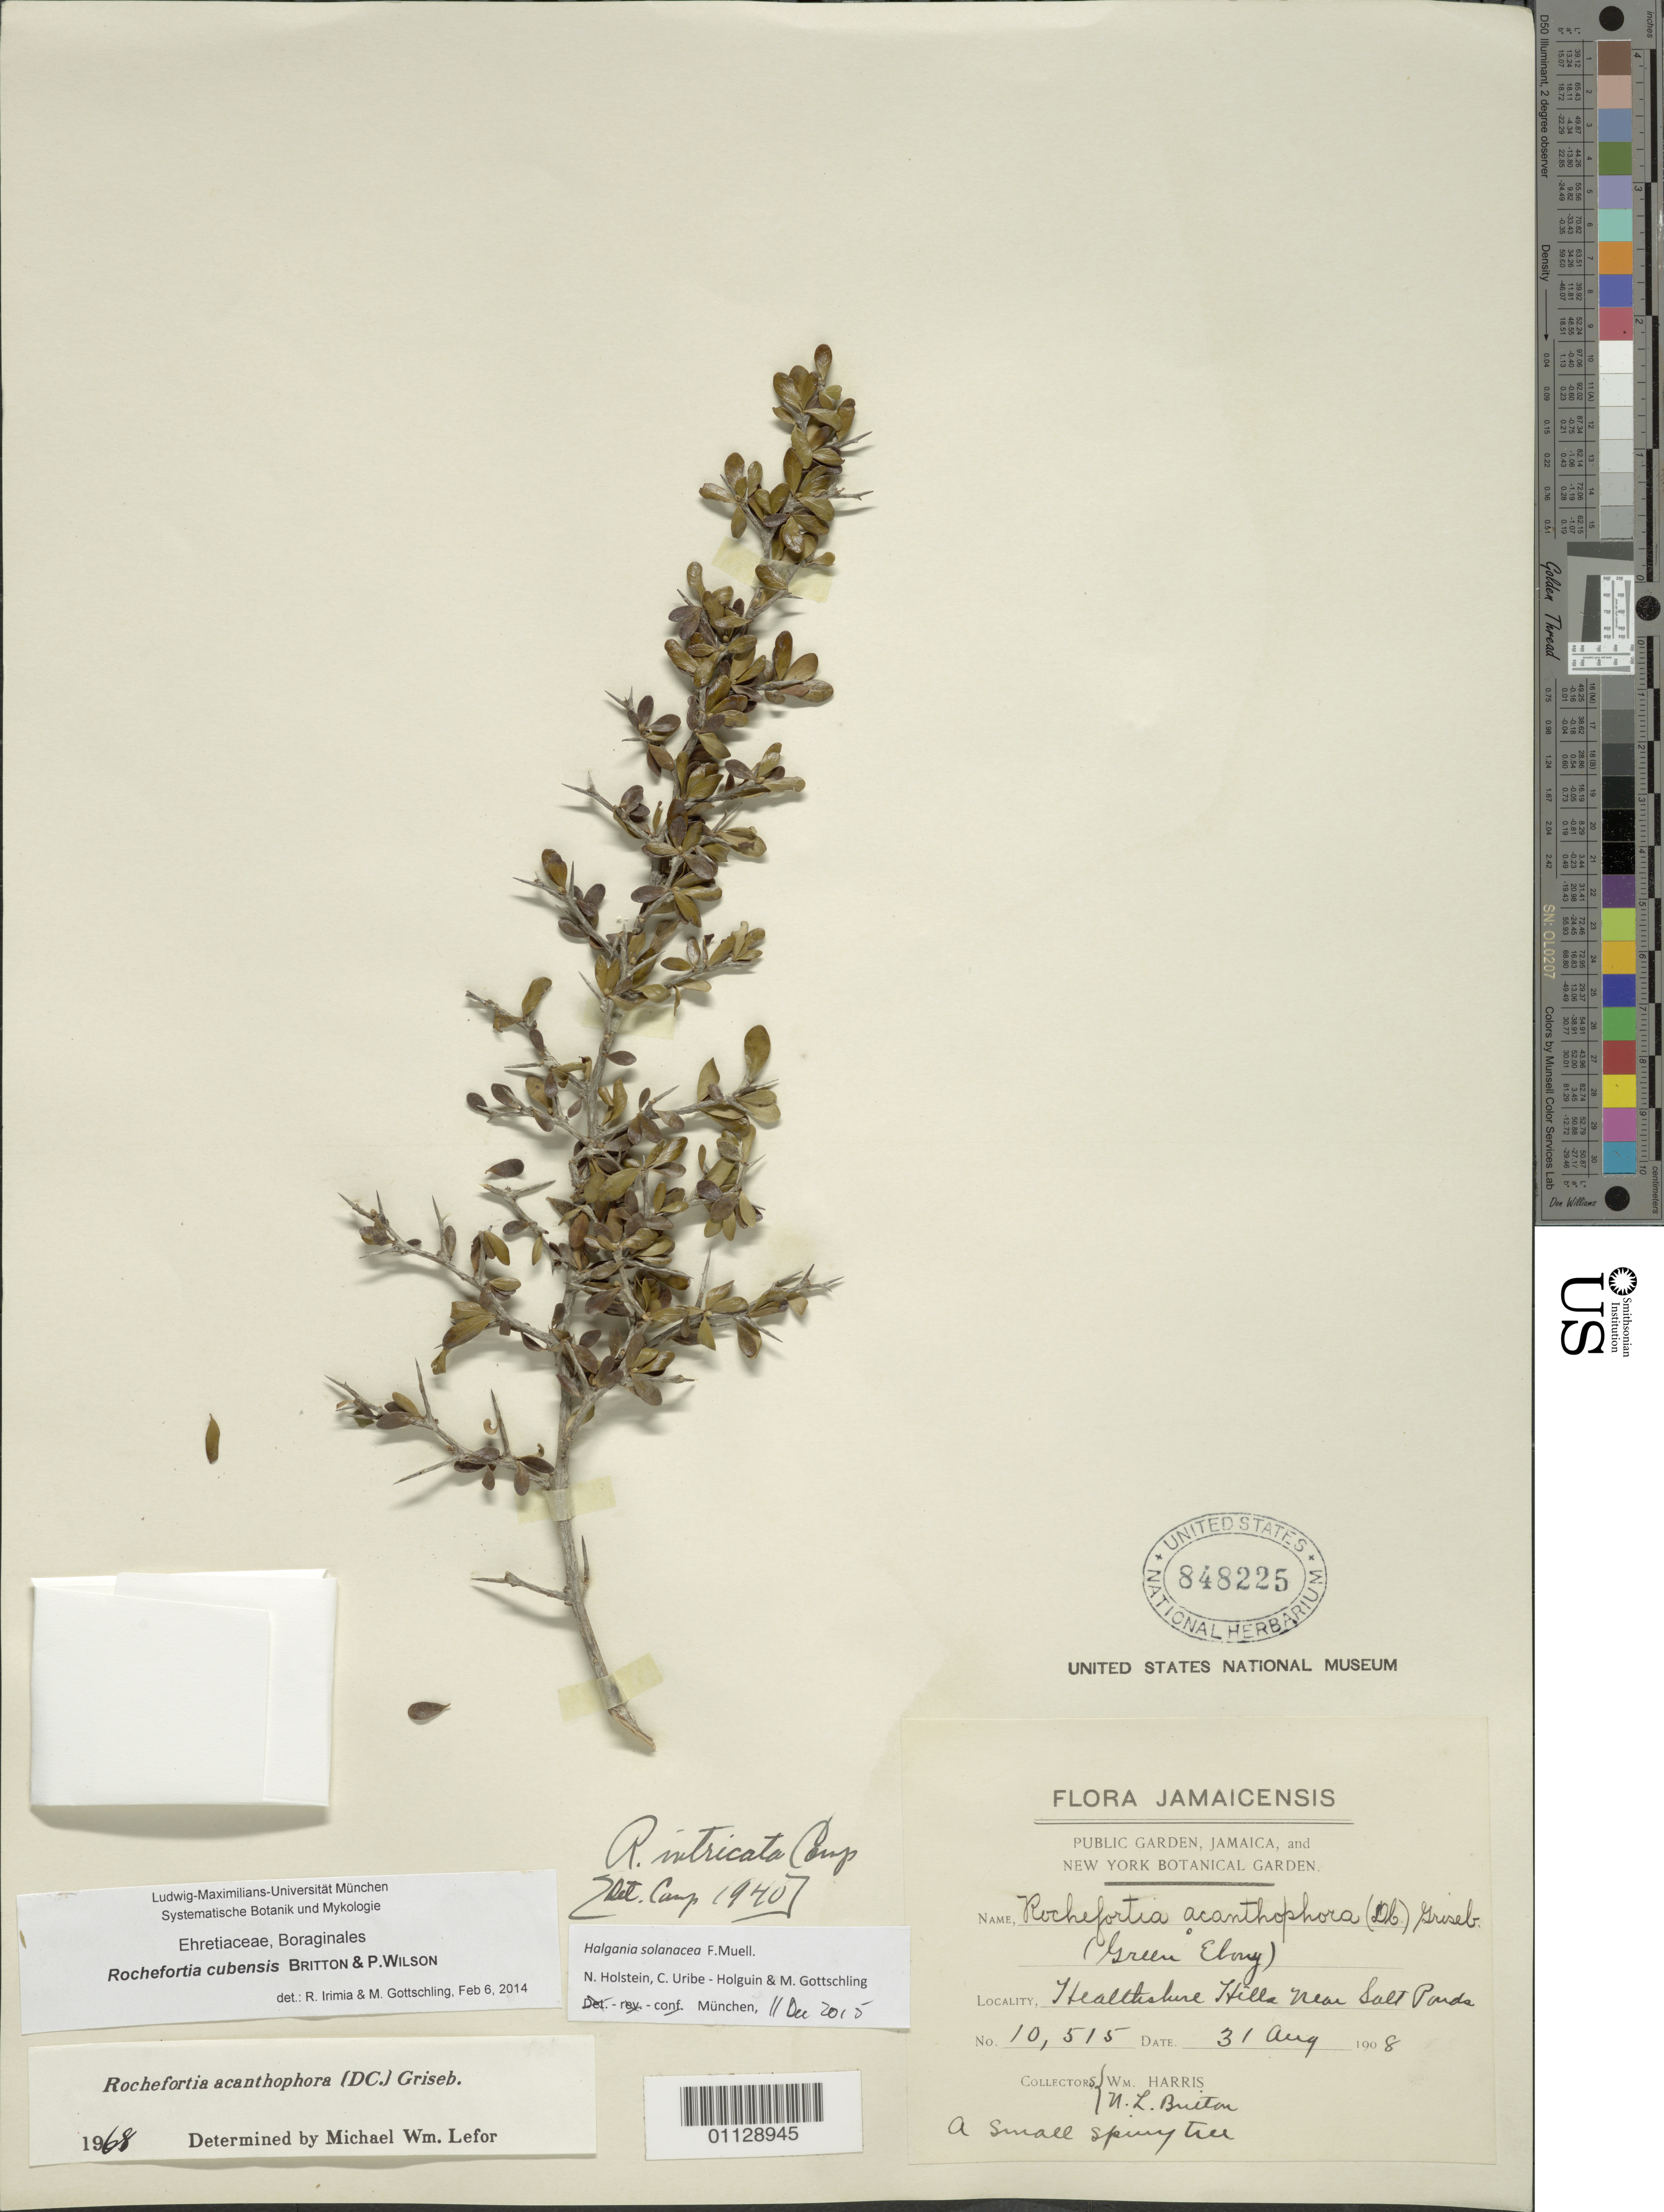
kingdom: Plantae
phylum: Tracheophyta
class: Magnoliopsida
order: Boraginales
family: Ehretiaceae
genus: Rochefortia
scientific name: Rochefortia acanthophora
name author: (DC.) Griseb.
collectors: W. Harris & N. Britton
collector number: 10515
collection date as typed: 31 Aug 1908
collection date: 1908-08-31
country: Jamaica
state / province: Saint Catherine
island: Jamaica I.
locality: Healthshire Hills near Salt Pands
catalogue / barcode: US 848225